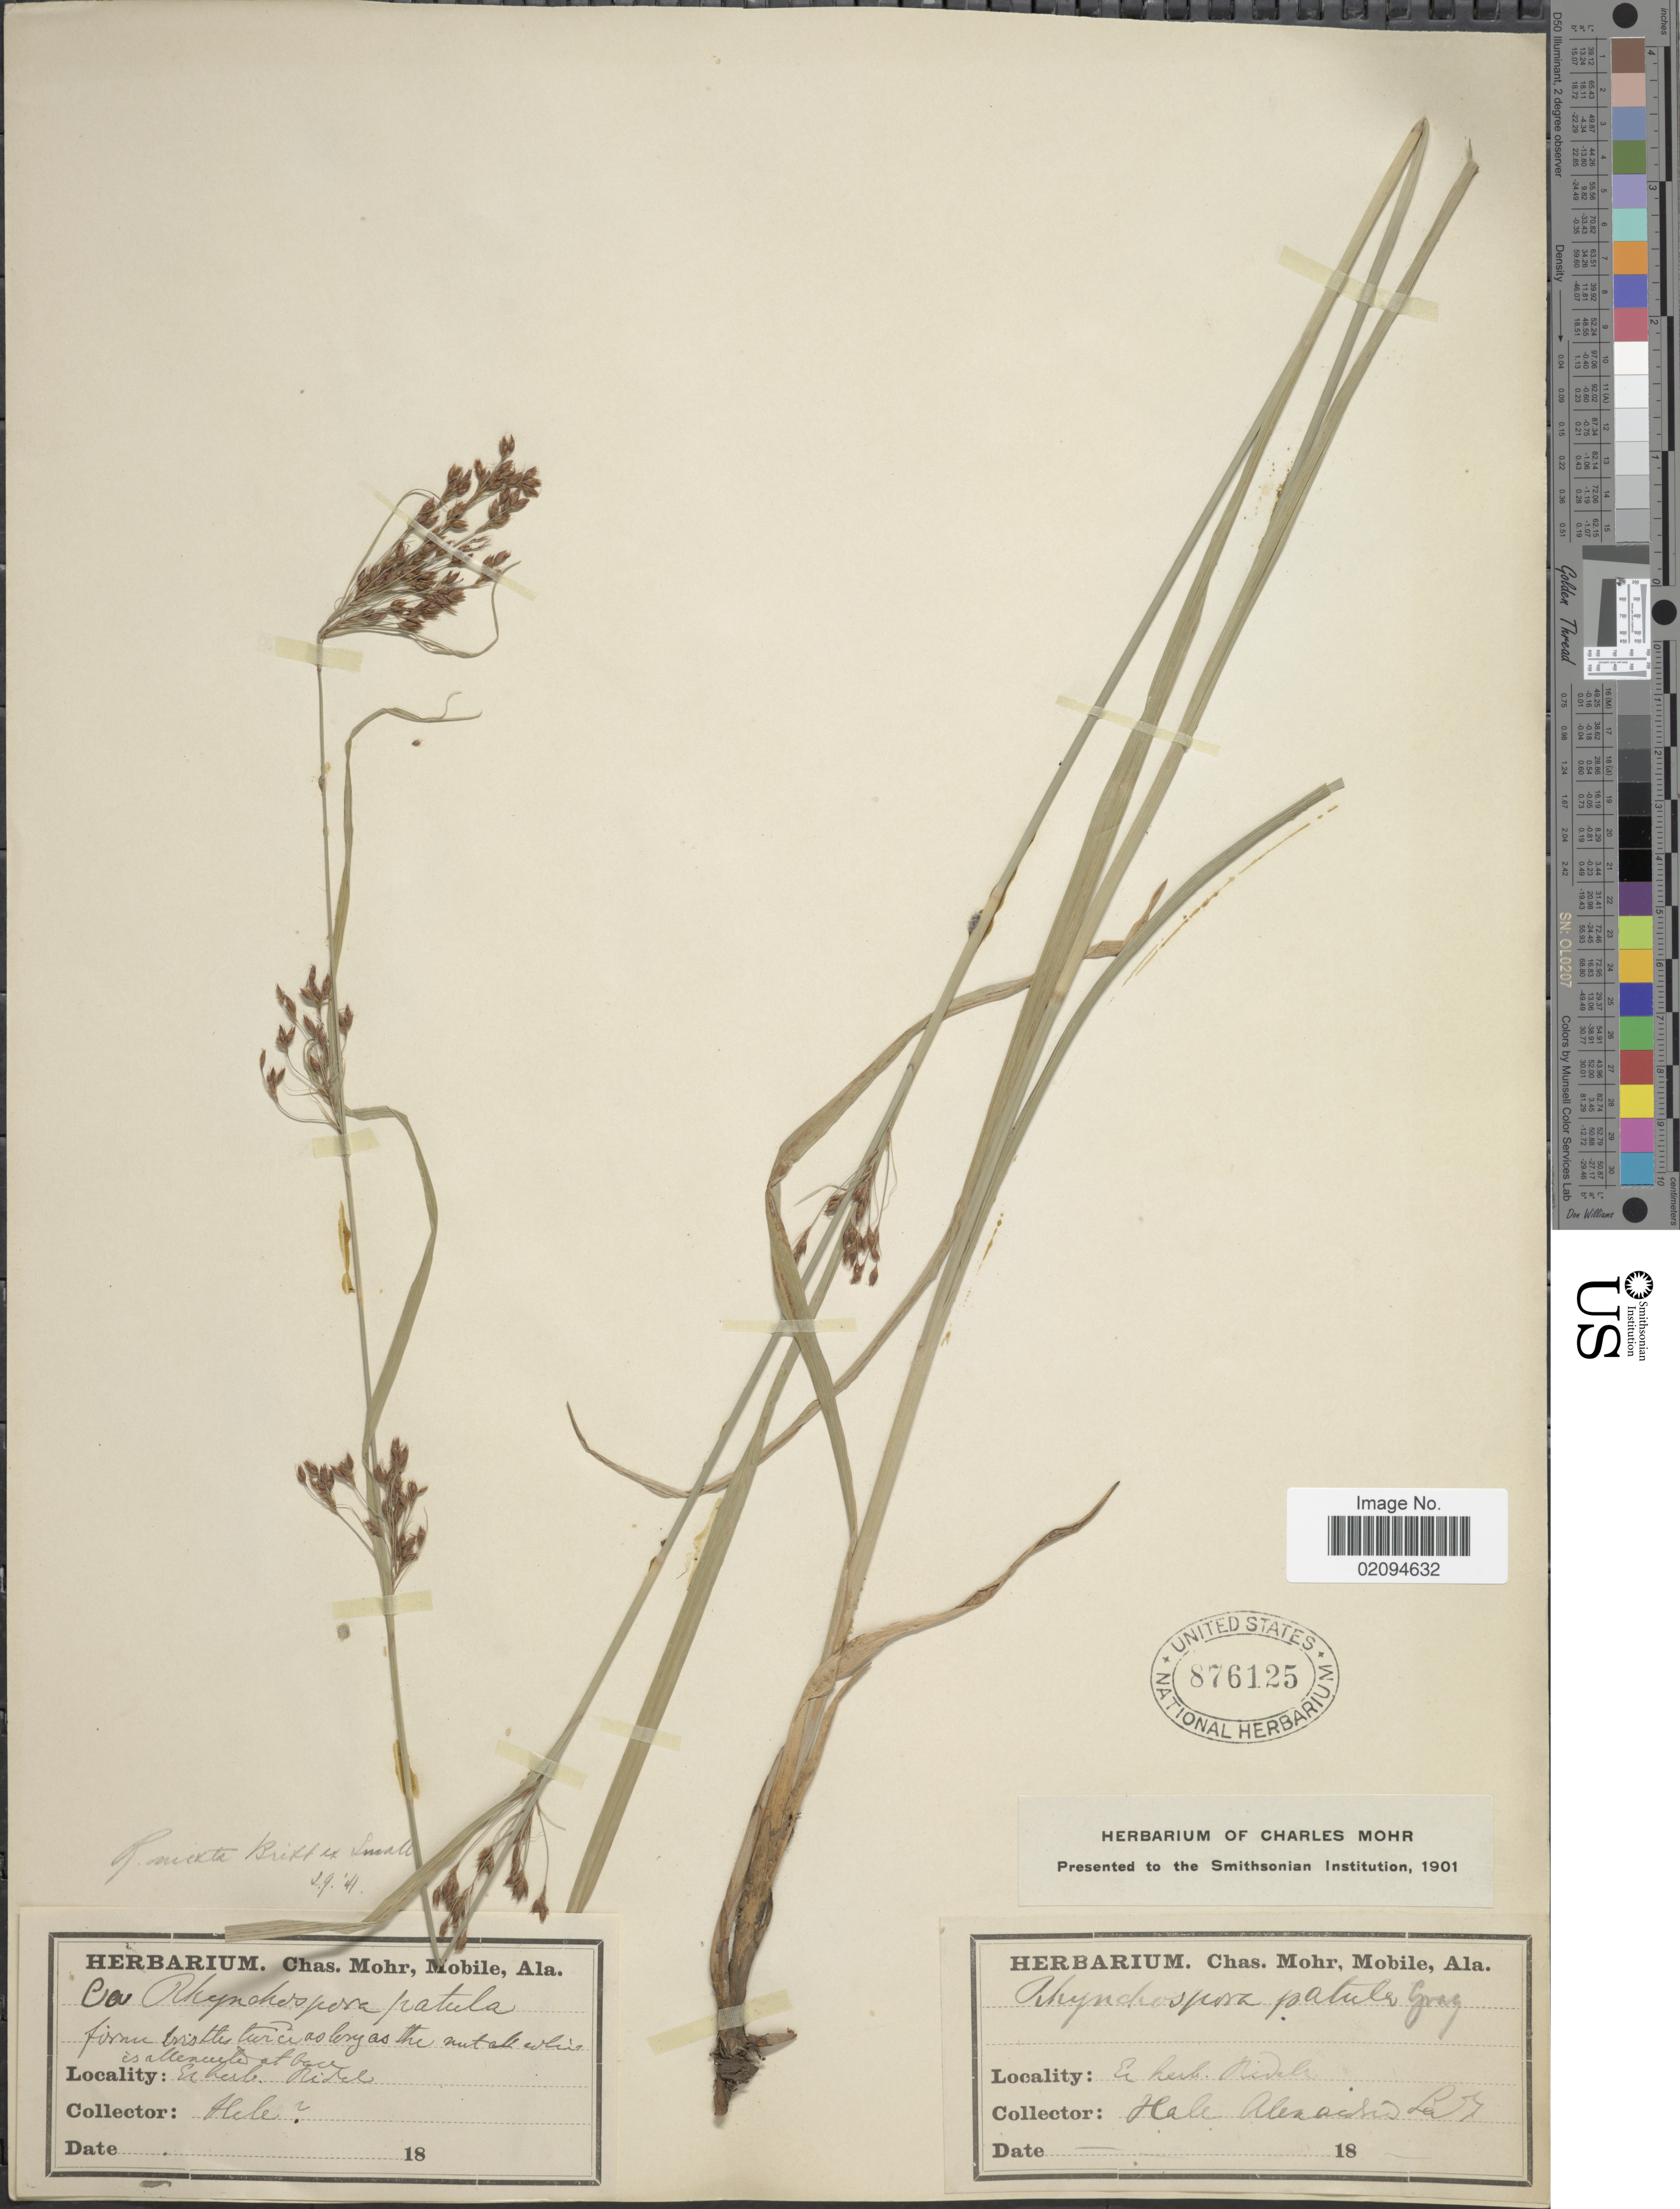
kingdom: Plantae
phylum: Tracheophyta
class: Liliopsida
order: Poales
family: Cyperaceae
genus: Rhynchospora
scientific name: Rhynchospora mixta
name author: Britton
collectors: -- Hale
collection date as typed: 18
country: United States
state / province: Louisiana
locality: Alexandria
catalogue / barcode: US 876125